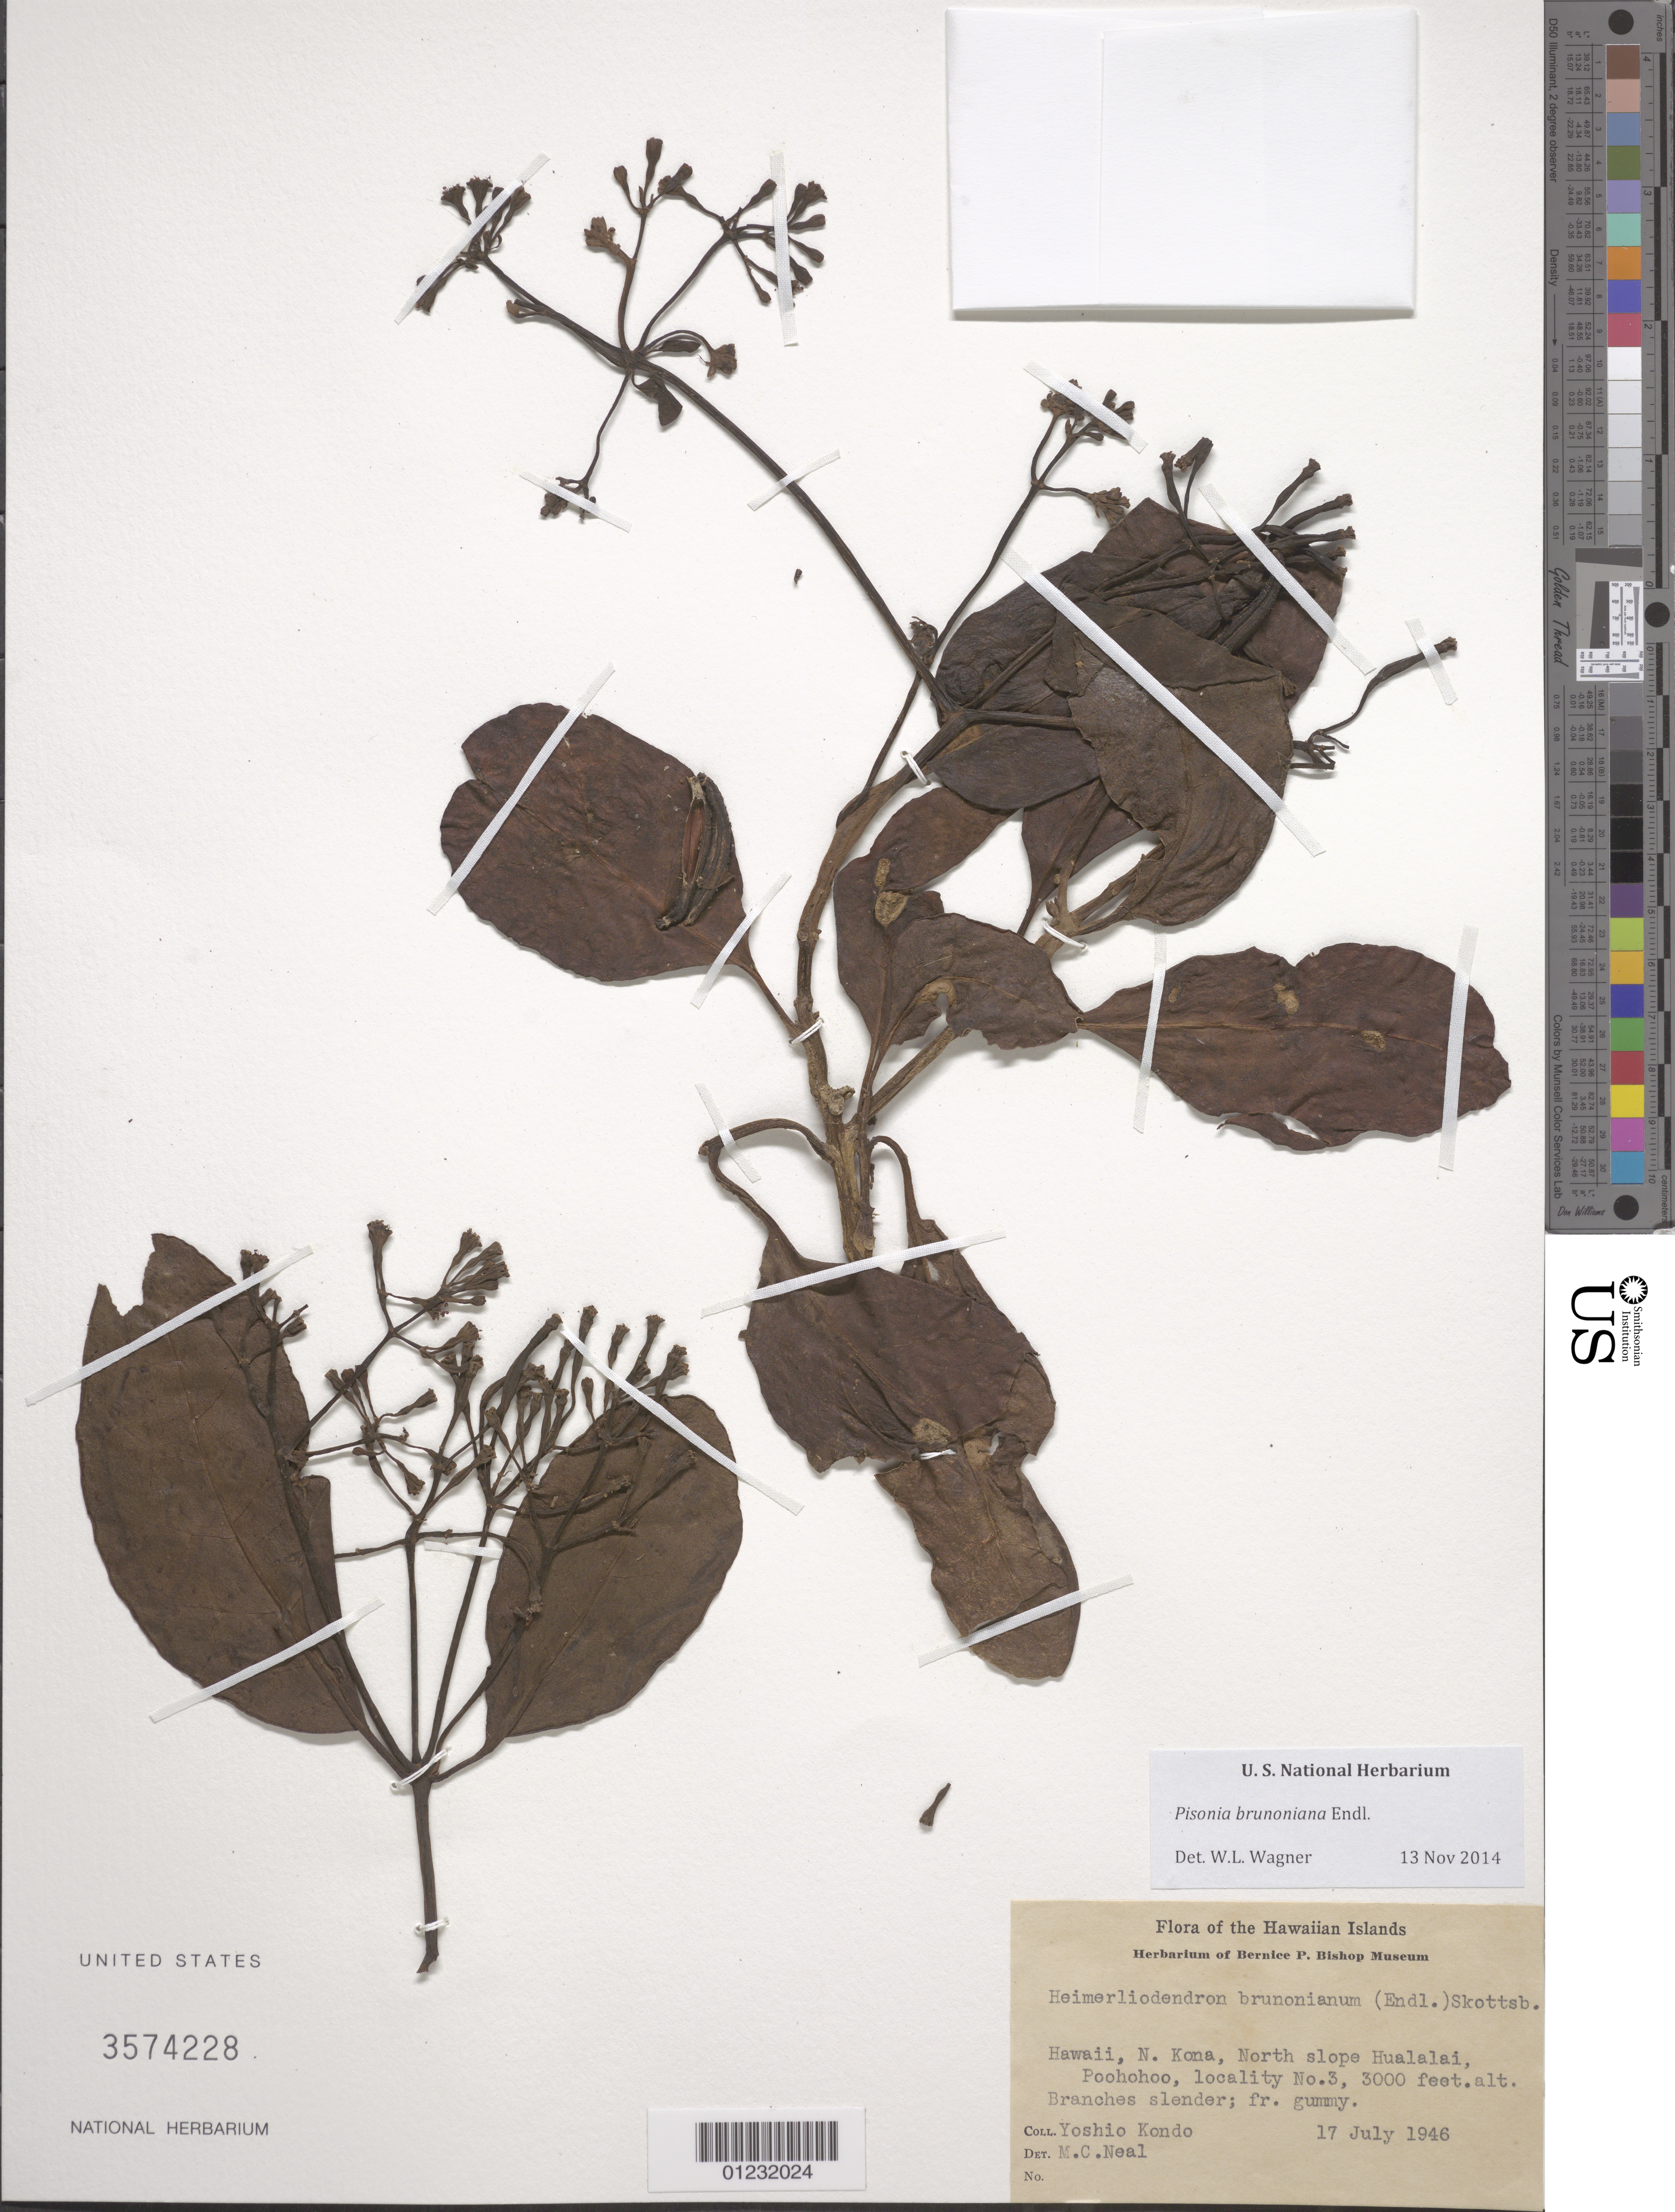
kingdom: Plantae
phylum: Tracheophyta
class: Magnoliopsida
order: Caryophyllales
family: Nyctaginaceae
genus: Ceodes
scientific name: Ceodes brunoniana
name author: (Endl.) Skottsb.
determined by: Wagner, W. L., (BOT), Smithsonian Institution - National Museum of Natural History (UNITED STATES)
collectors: Y. Kondo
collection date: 1946-07-17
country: United States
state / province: Hawaii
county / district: Hawaii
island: Hawaii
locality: N. Kona, North slope Hualalai, Poohohoo, locality no. 3.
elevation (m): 914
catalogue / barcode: US 3574228